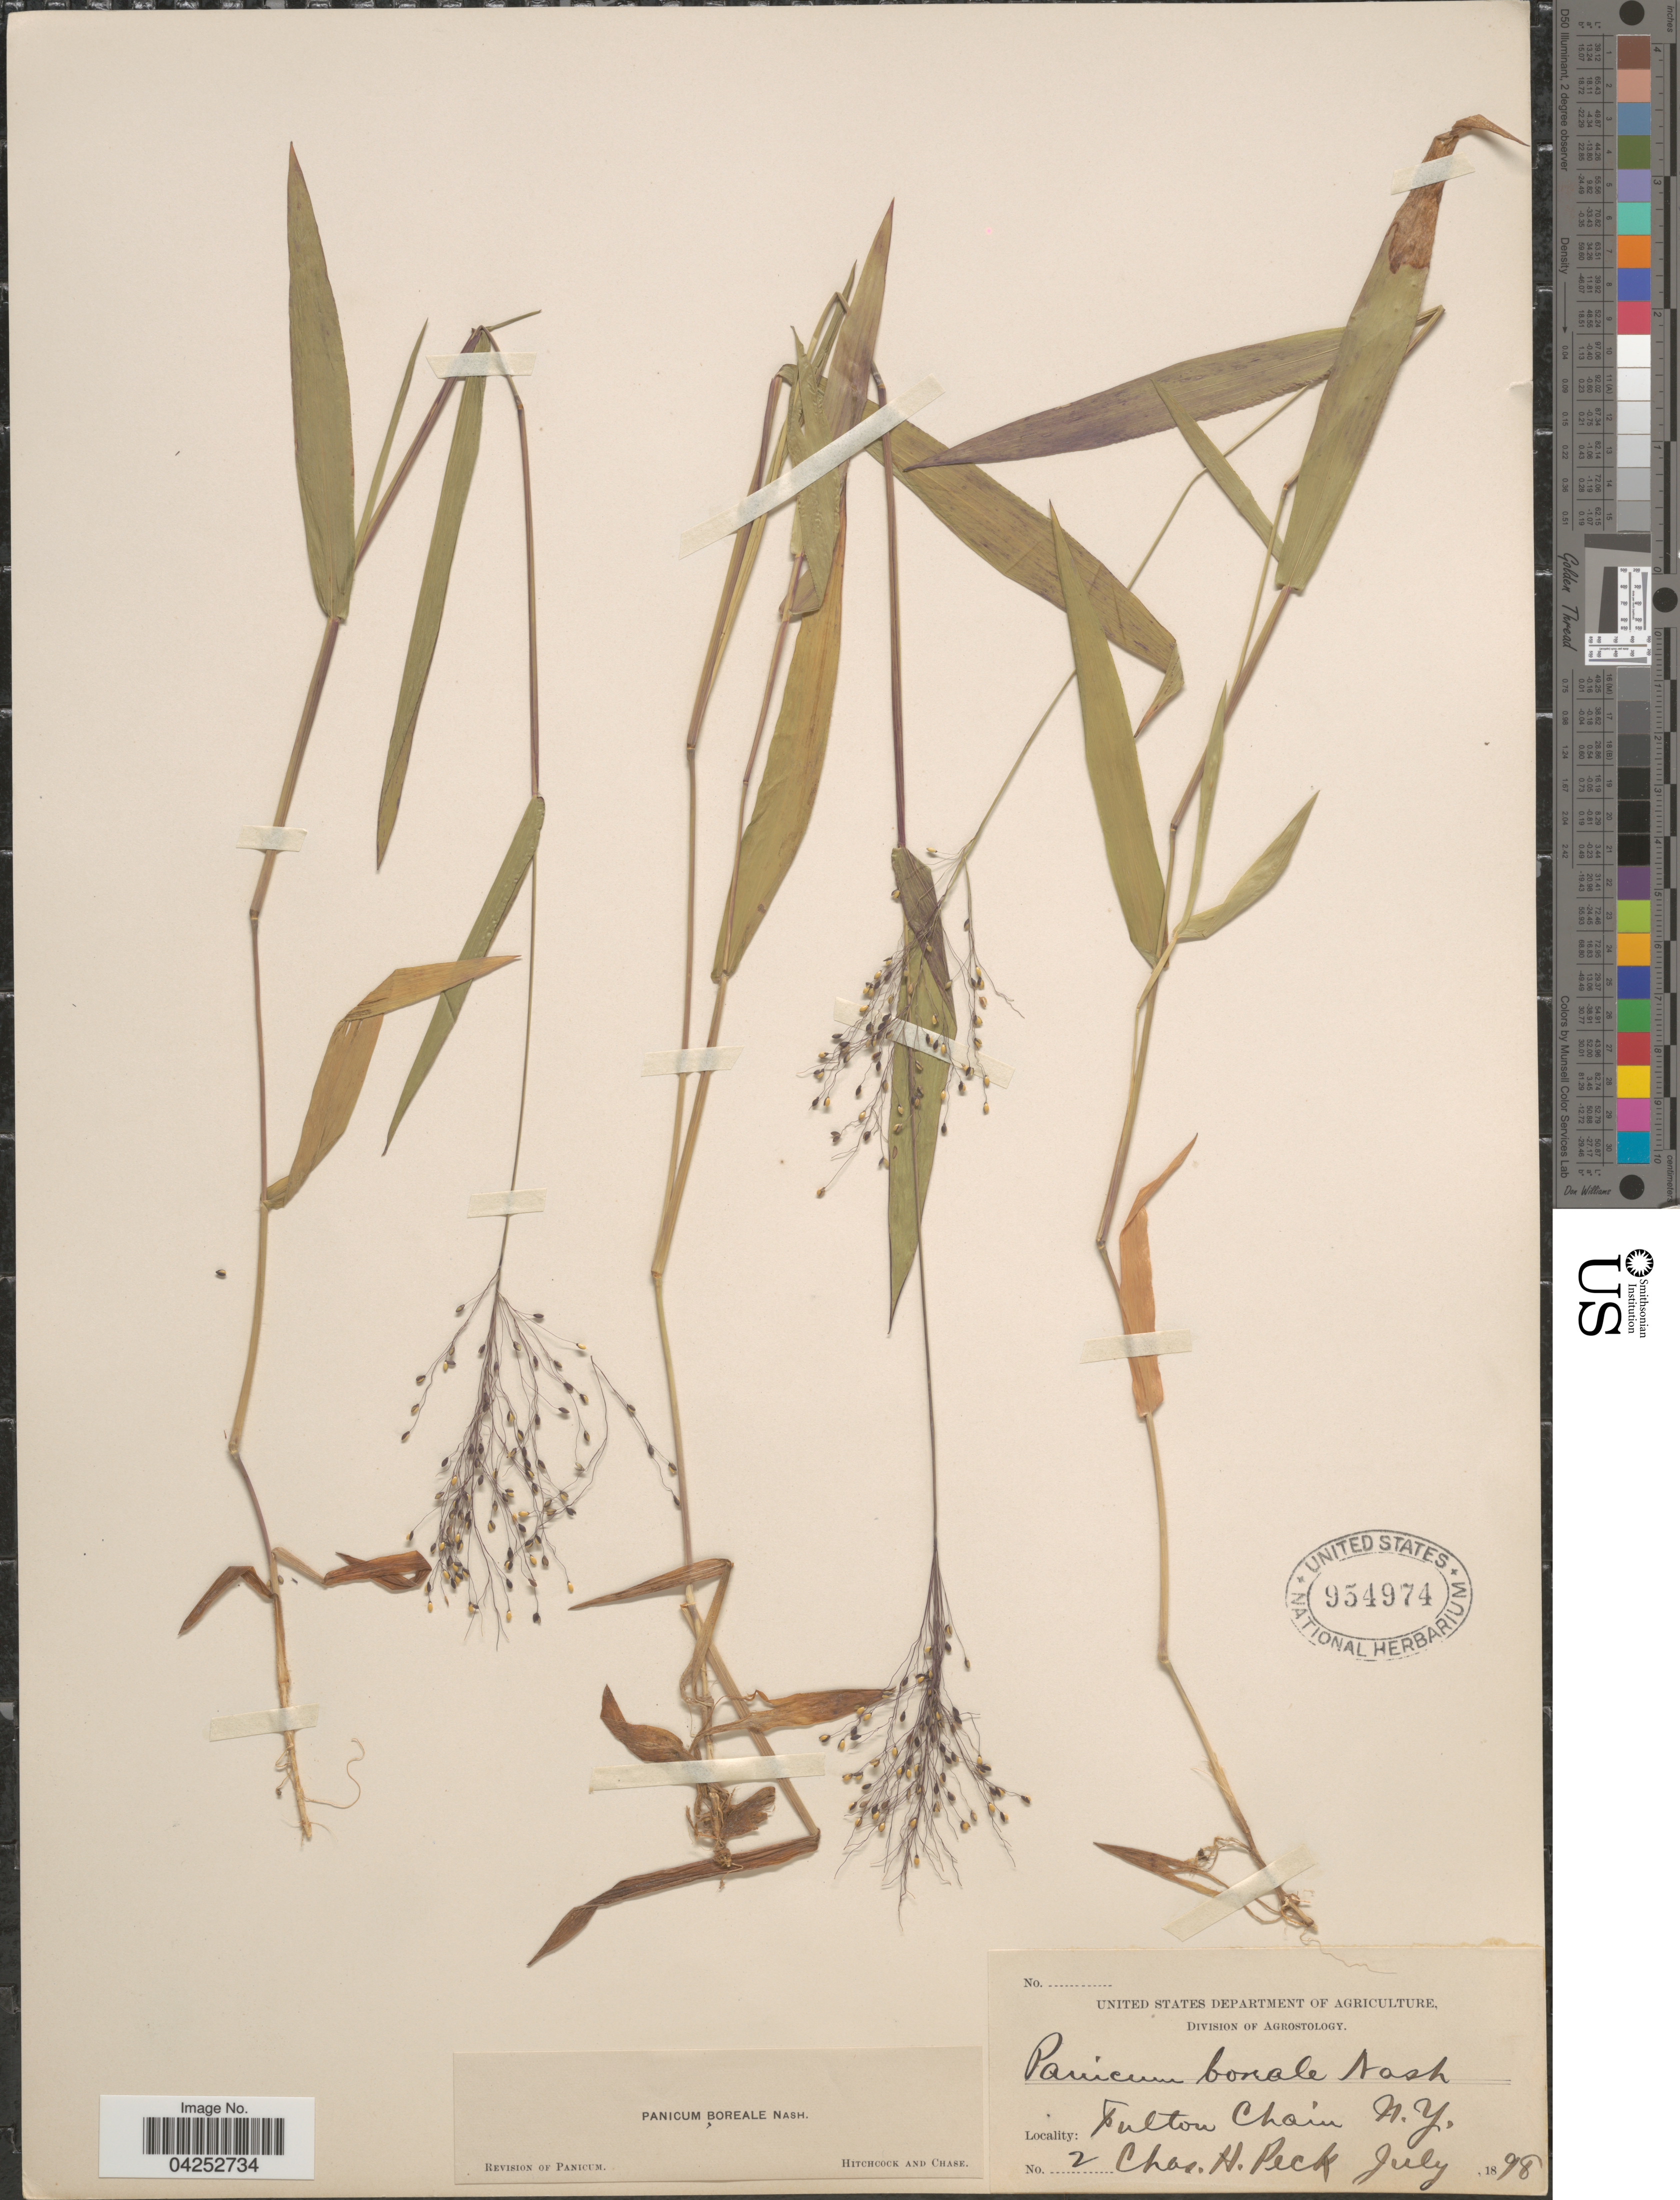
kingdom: Plantae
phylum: Tracheophyta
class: Liliopsida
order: Poales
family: Poaceae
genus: Dichanthelium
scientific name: Dichanthelium boreale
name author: (Nash) Freckmann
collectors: C. H. Peck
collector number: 2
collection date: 1898-07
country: United States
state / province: New York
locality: Fulton Chain.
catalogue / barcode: US 954974